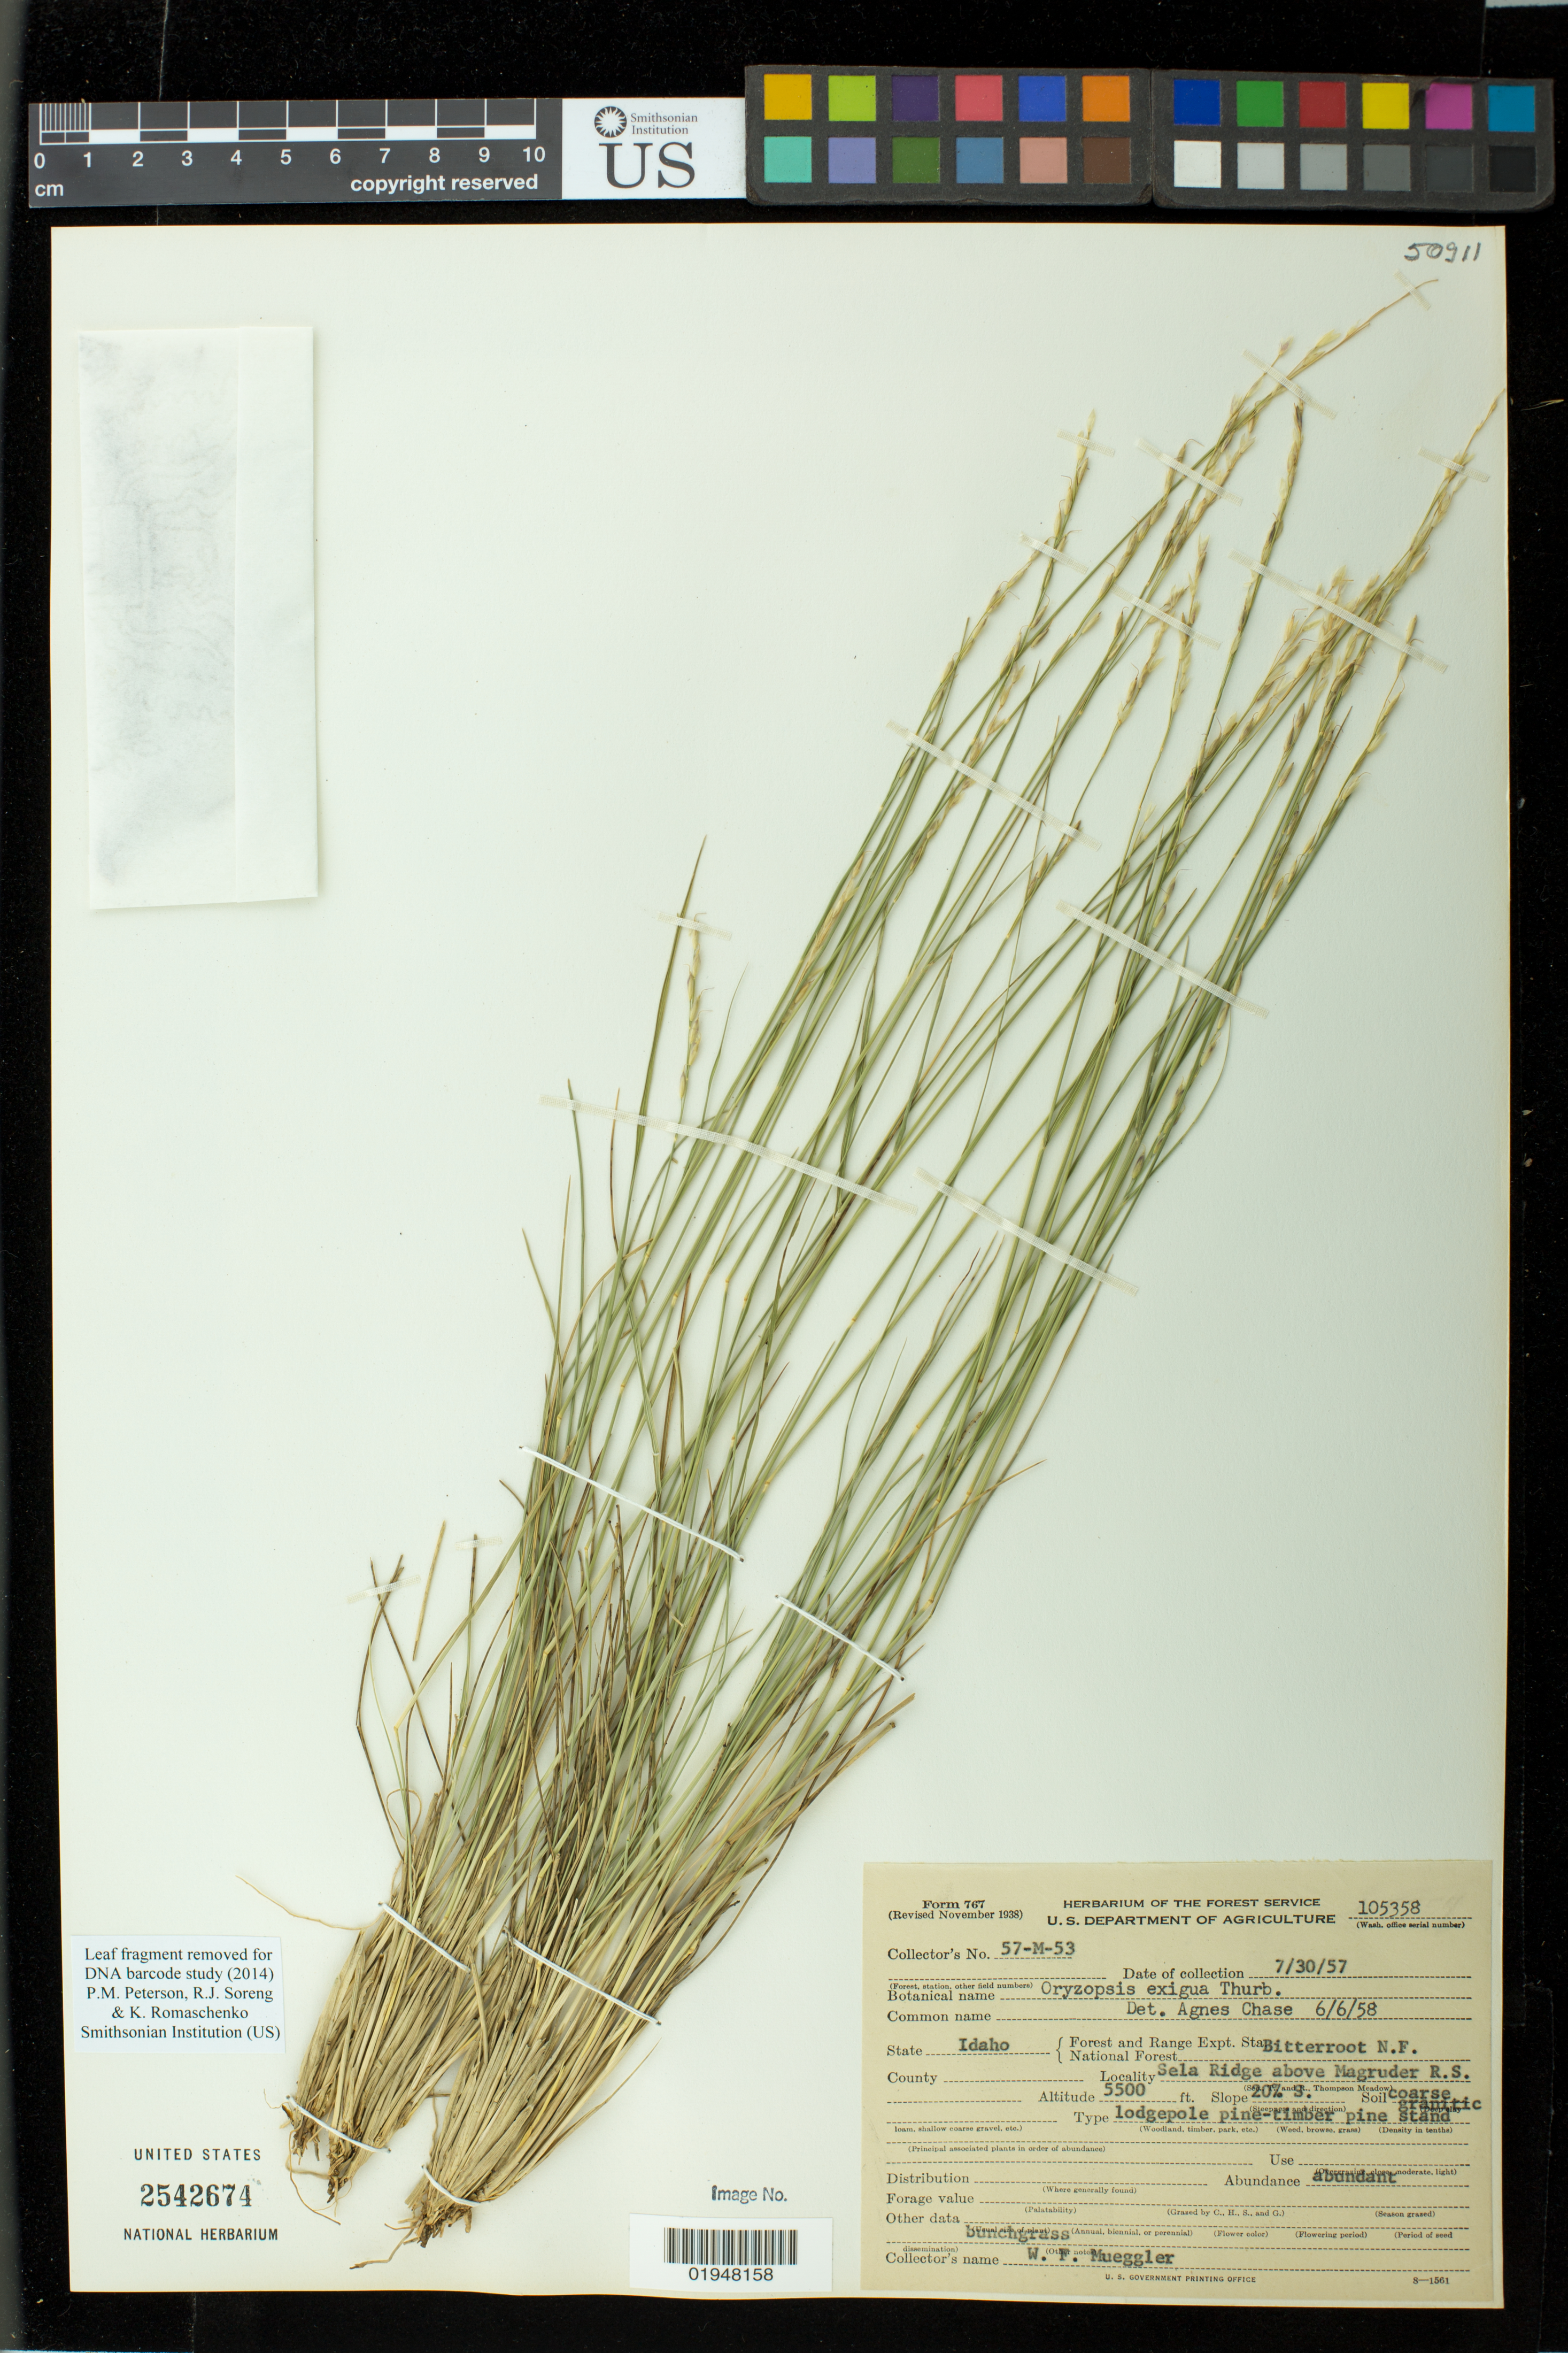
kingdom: Plantae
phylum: Tracheophyta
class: Liliopsida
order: Poales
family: Poaceae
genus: Oryzopsis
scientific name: Oryzopsis exigua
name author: Thurb. ex Torr.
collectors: W. Mueggler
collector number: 57-M-53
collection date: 1958-06-06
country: United States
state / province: Idaho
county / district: Idaho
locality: Bitterroot N.F.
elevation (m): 1676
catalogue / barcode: US 2542674